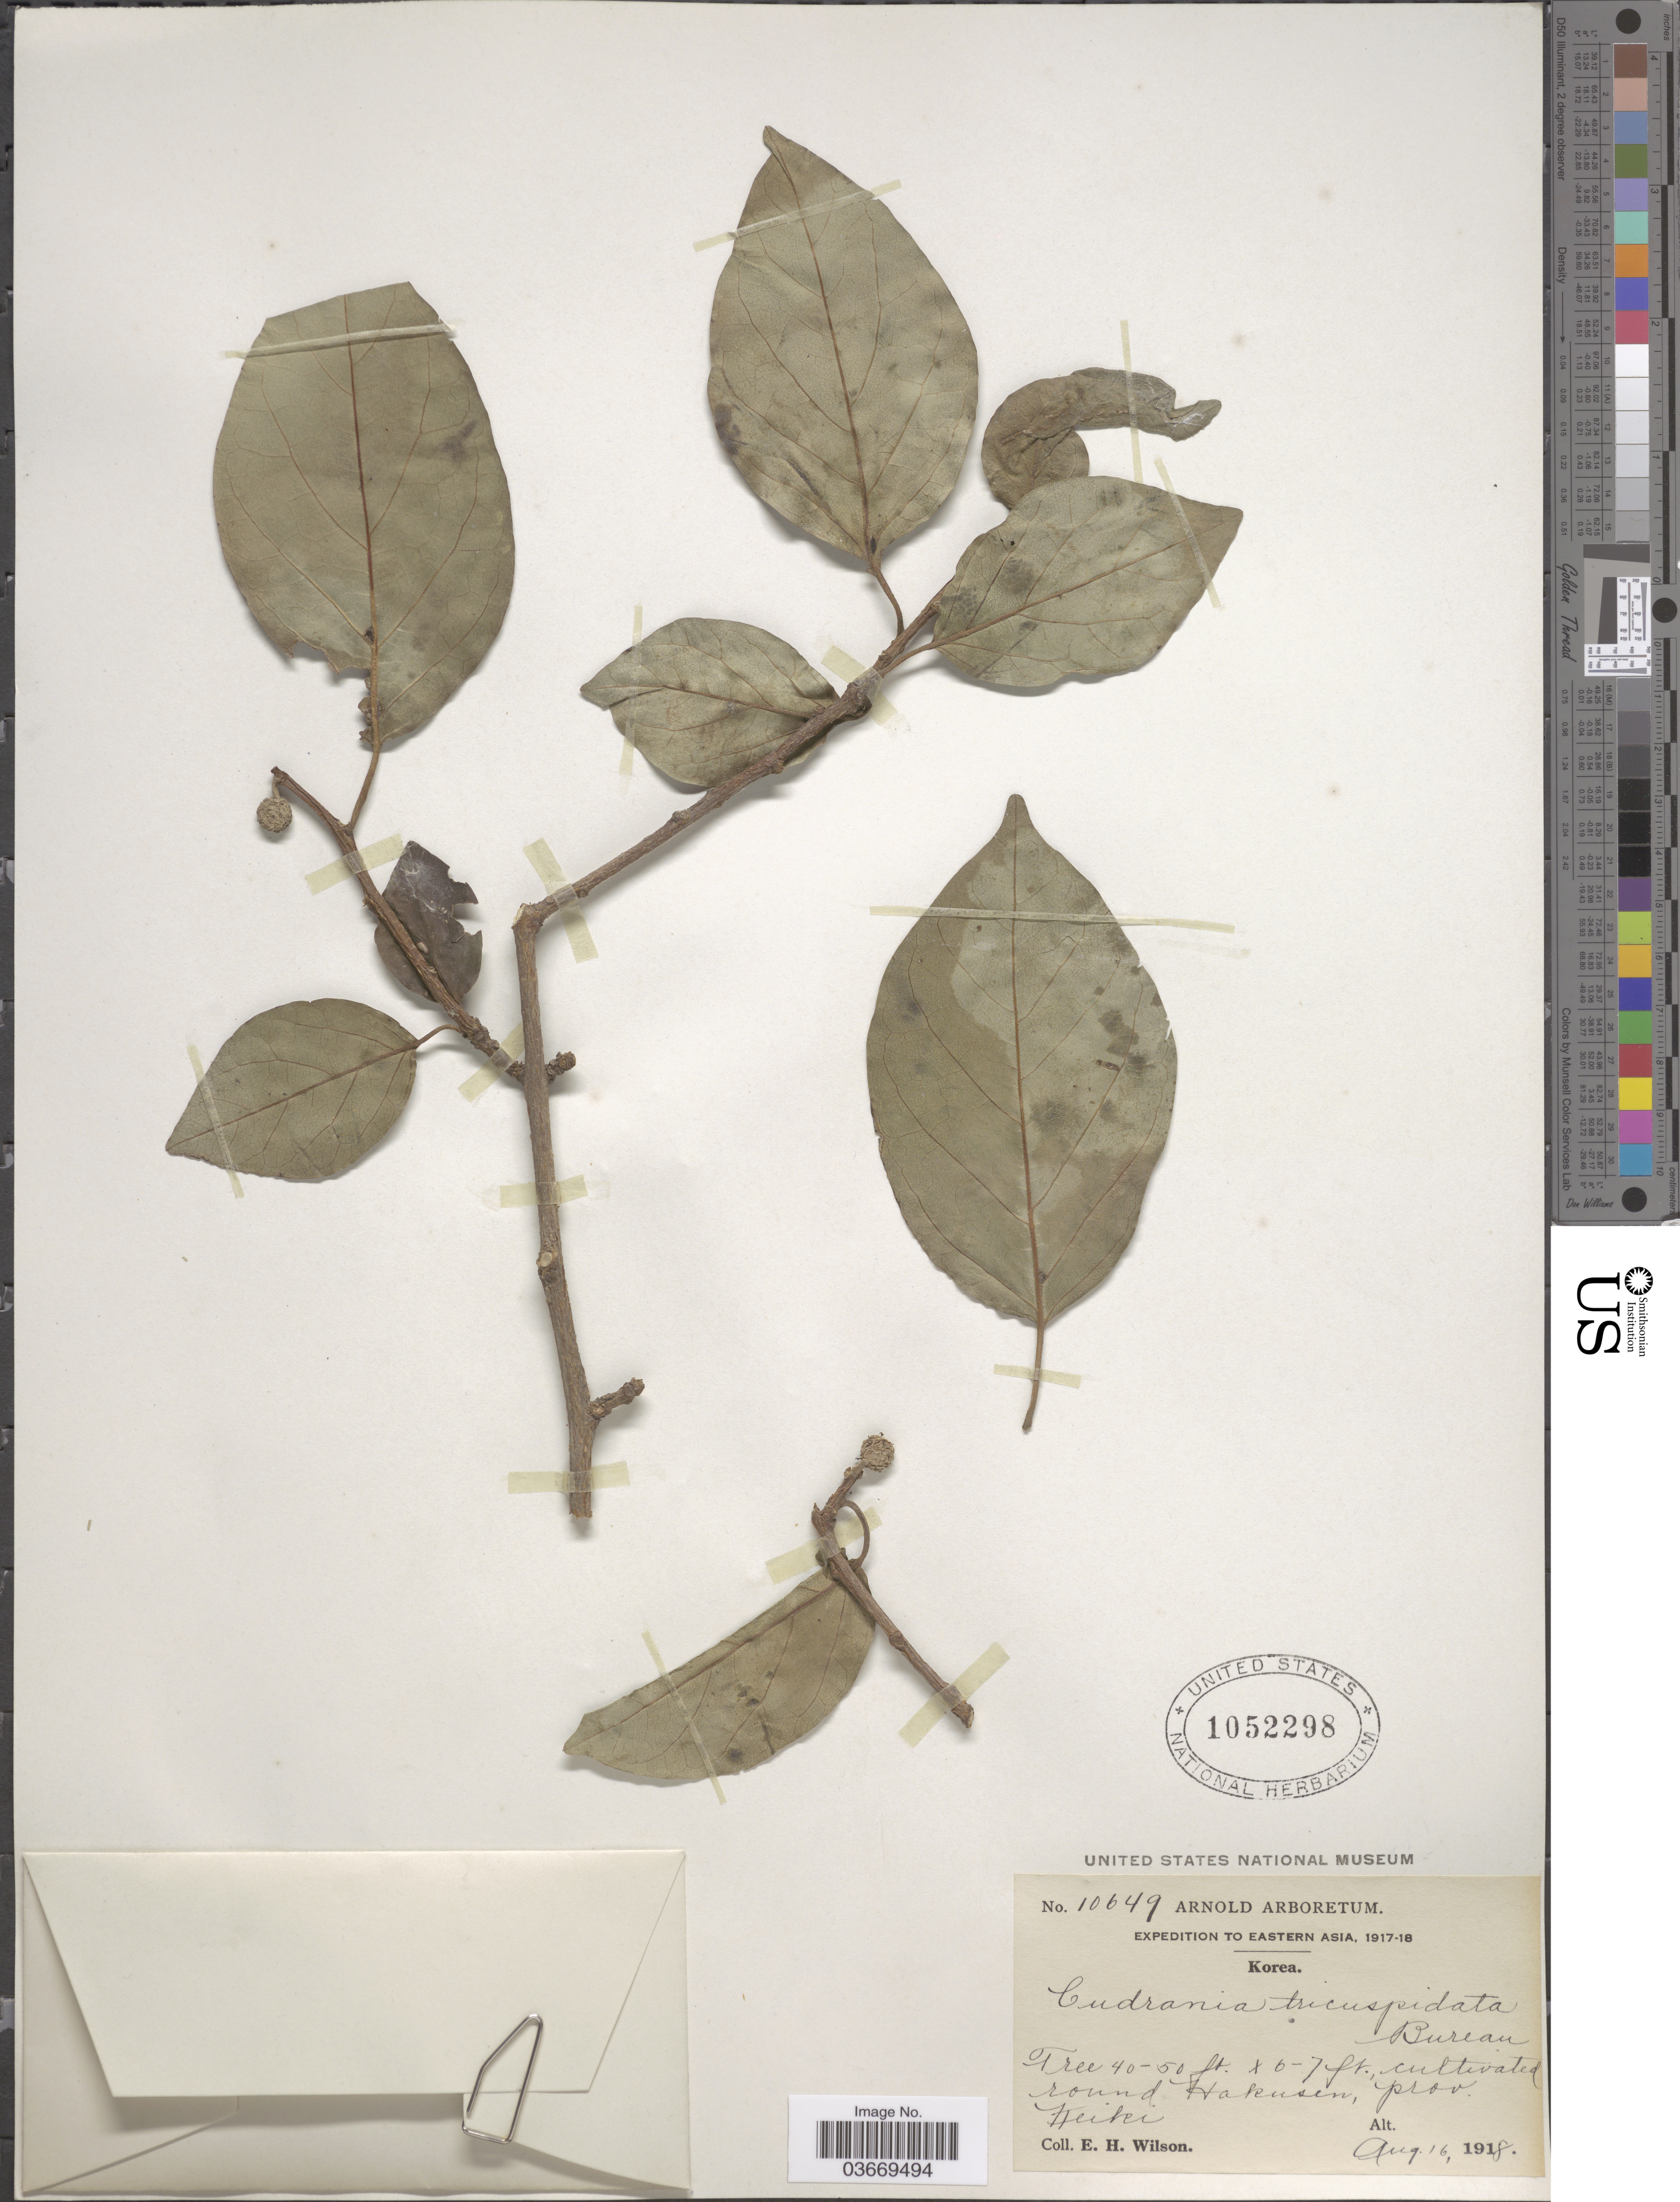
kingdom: Plantae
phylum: Tracheophyta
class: Magnoliopsida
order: Rosales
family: Moraceae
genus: Maclura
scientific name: Maclura tricuspidata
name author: Carrière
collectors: E. Wilson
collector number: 10649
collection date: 1918-08-16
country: South Korea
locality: Eastern Asia. Korea. Round Hakusen, prov. Keiki.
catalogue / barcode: US 1052298